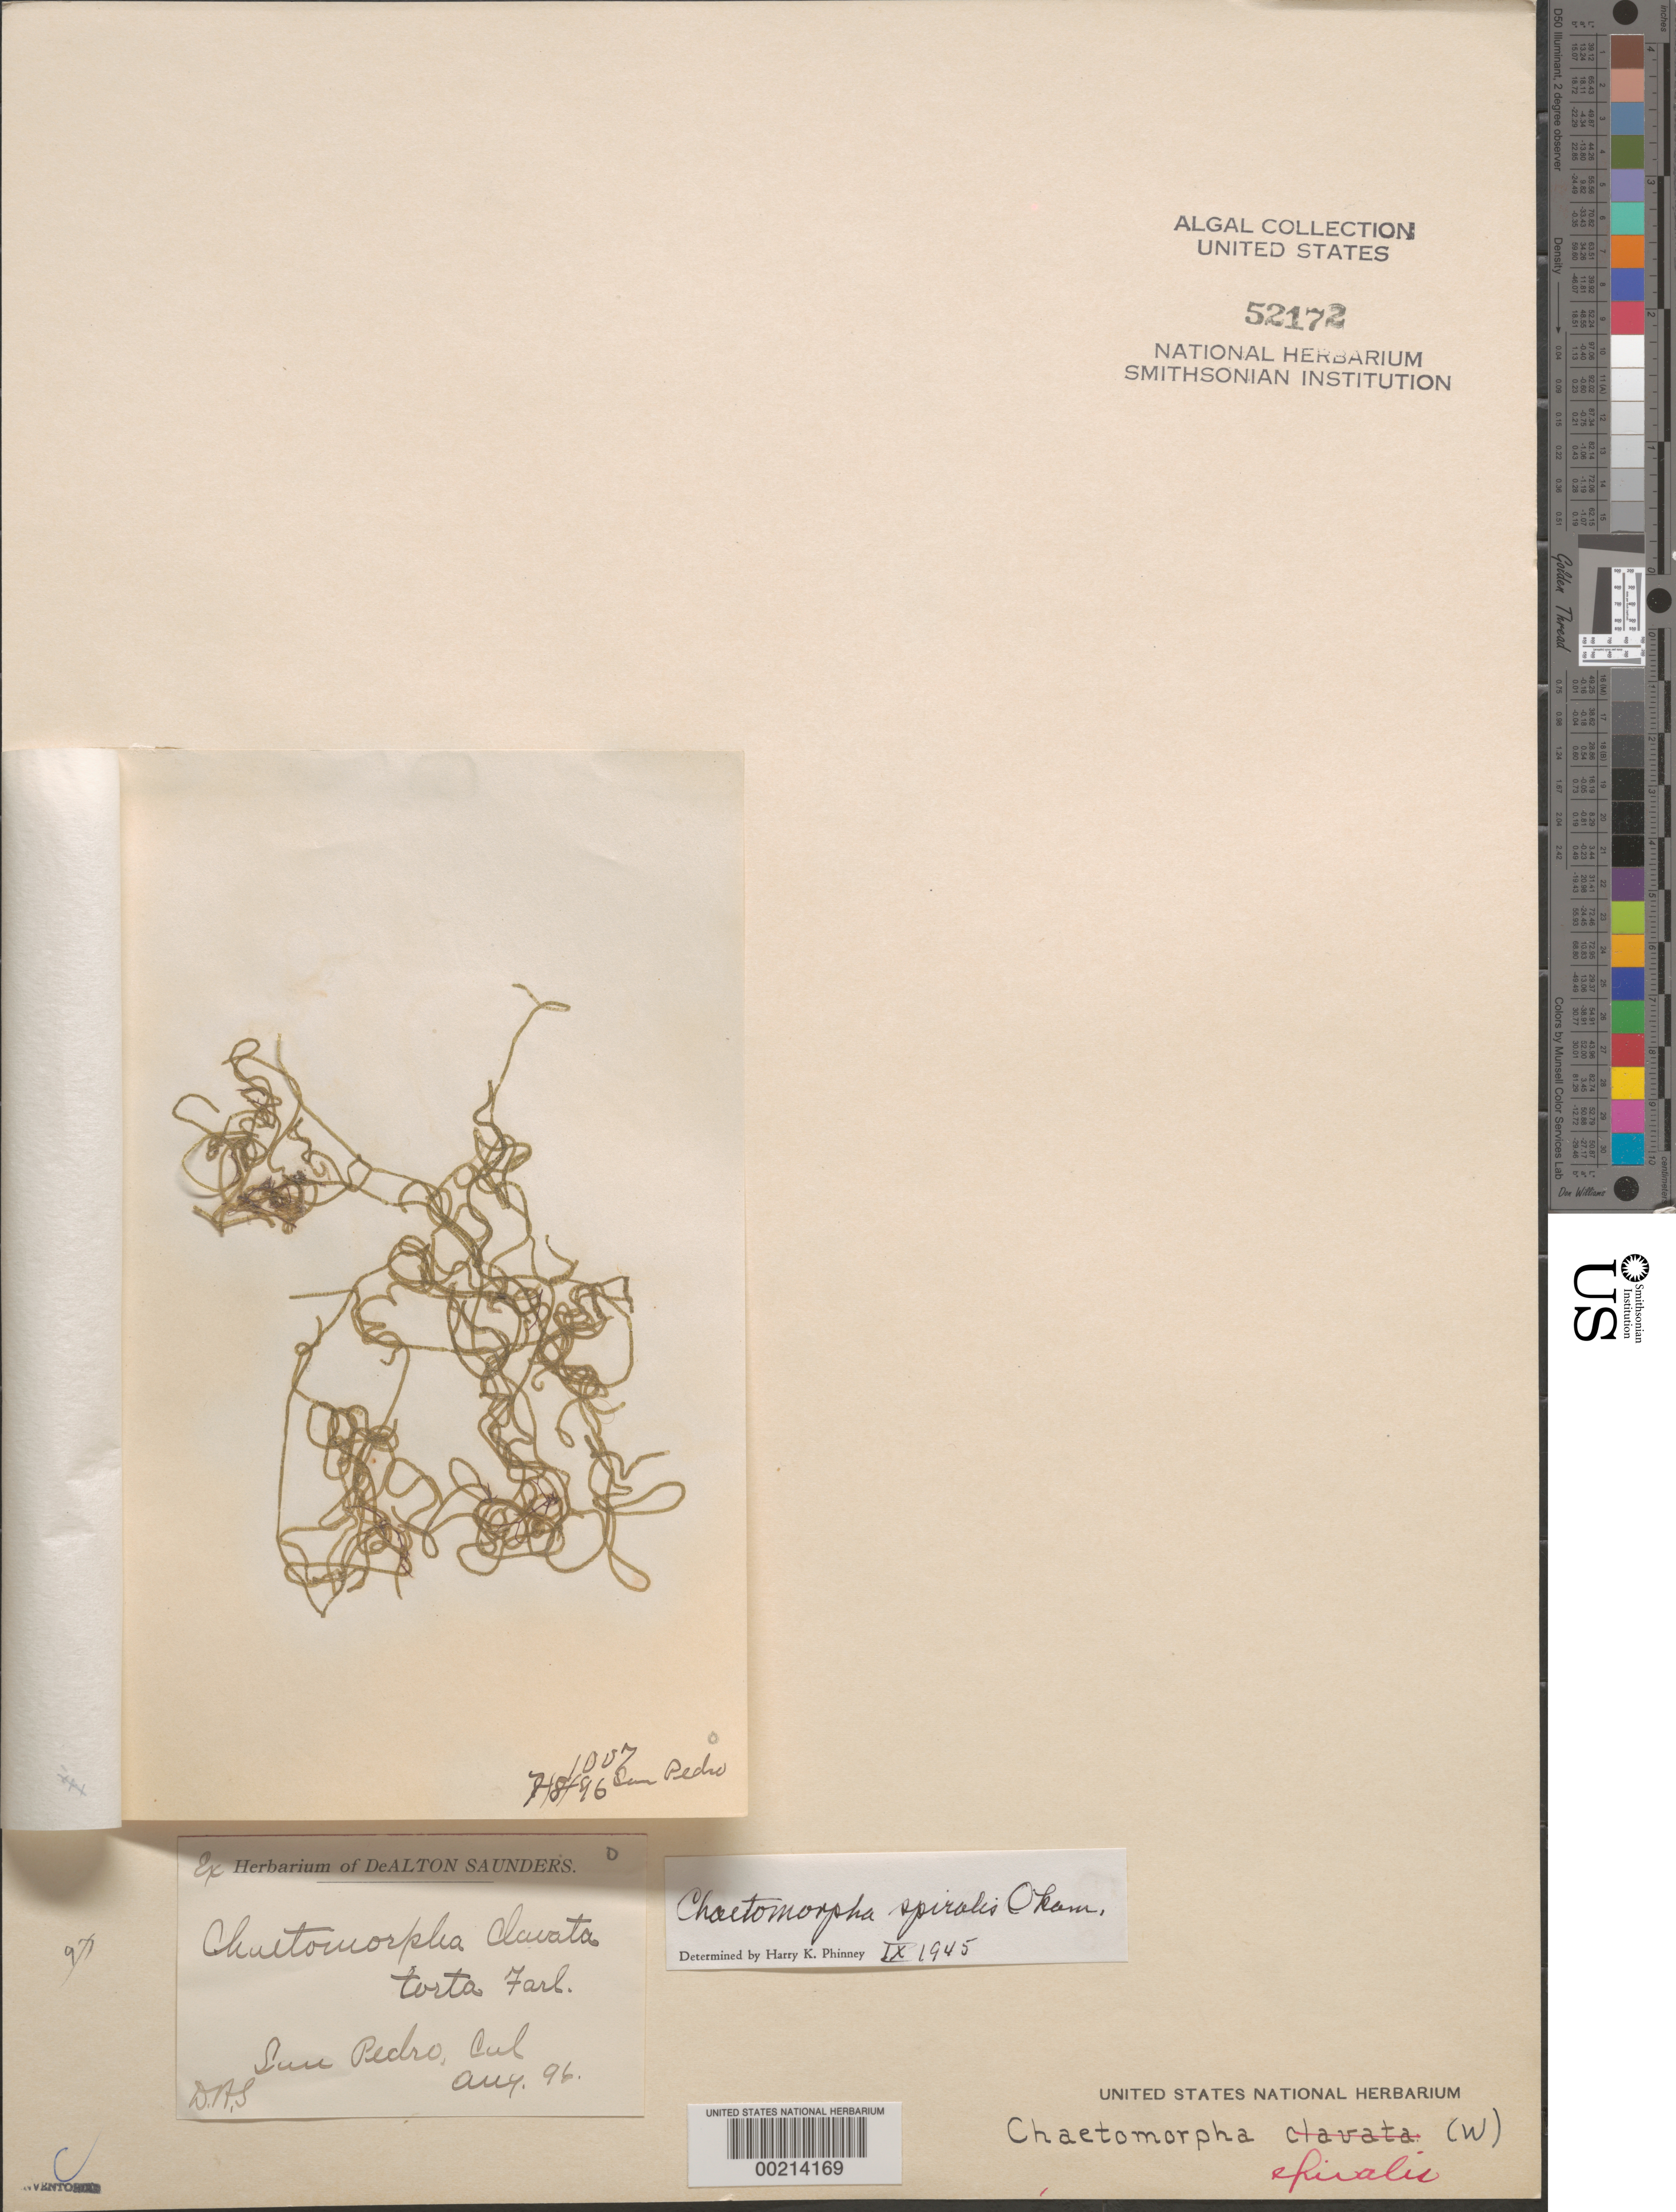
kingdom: Plantae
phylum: Chlorophyta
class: Ulvophyceae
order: Cladophorales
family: Cladophoraceae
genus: Chaetomorpha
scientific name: Chaetomorpha spiralis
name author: Okamura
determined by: Phinney, H. K.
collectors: D. Saunders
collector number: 1007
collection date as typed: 07 Aug 1896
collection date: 1896-08-07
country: United States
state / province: California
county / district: Los Angeles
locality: San Pedro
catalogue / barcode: US 52172